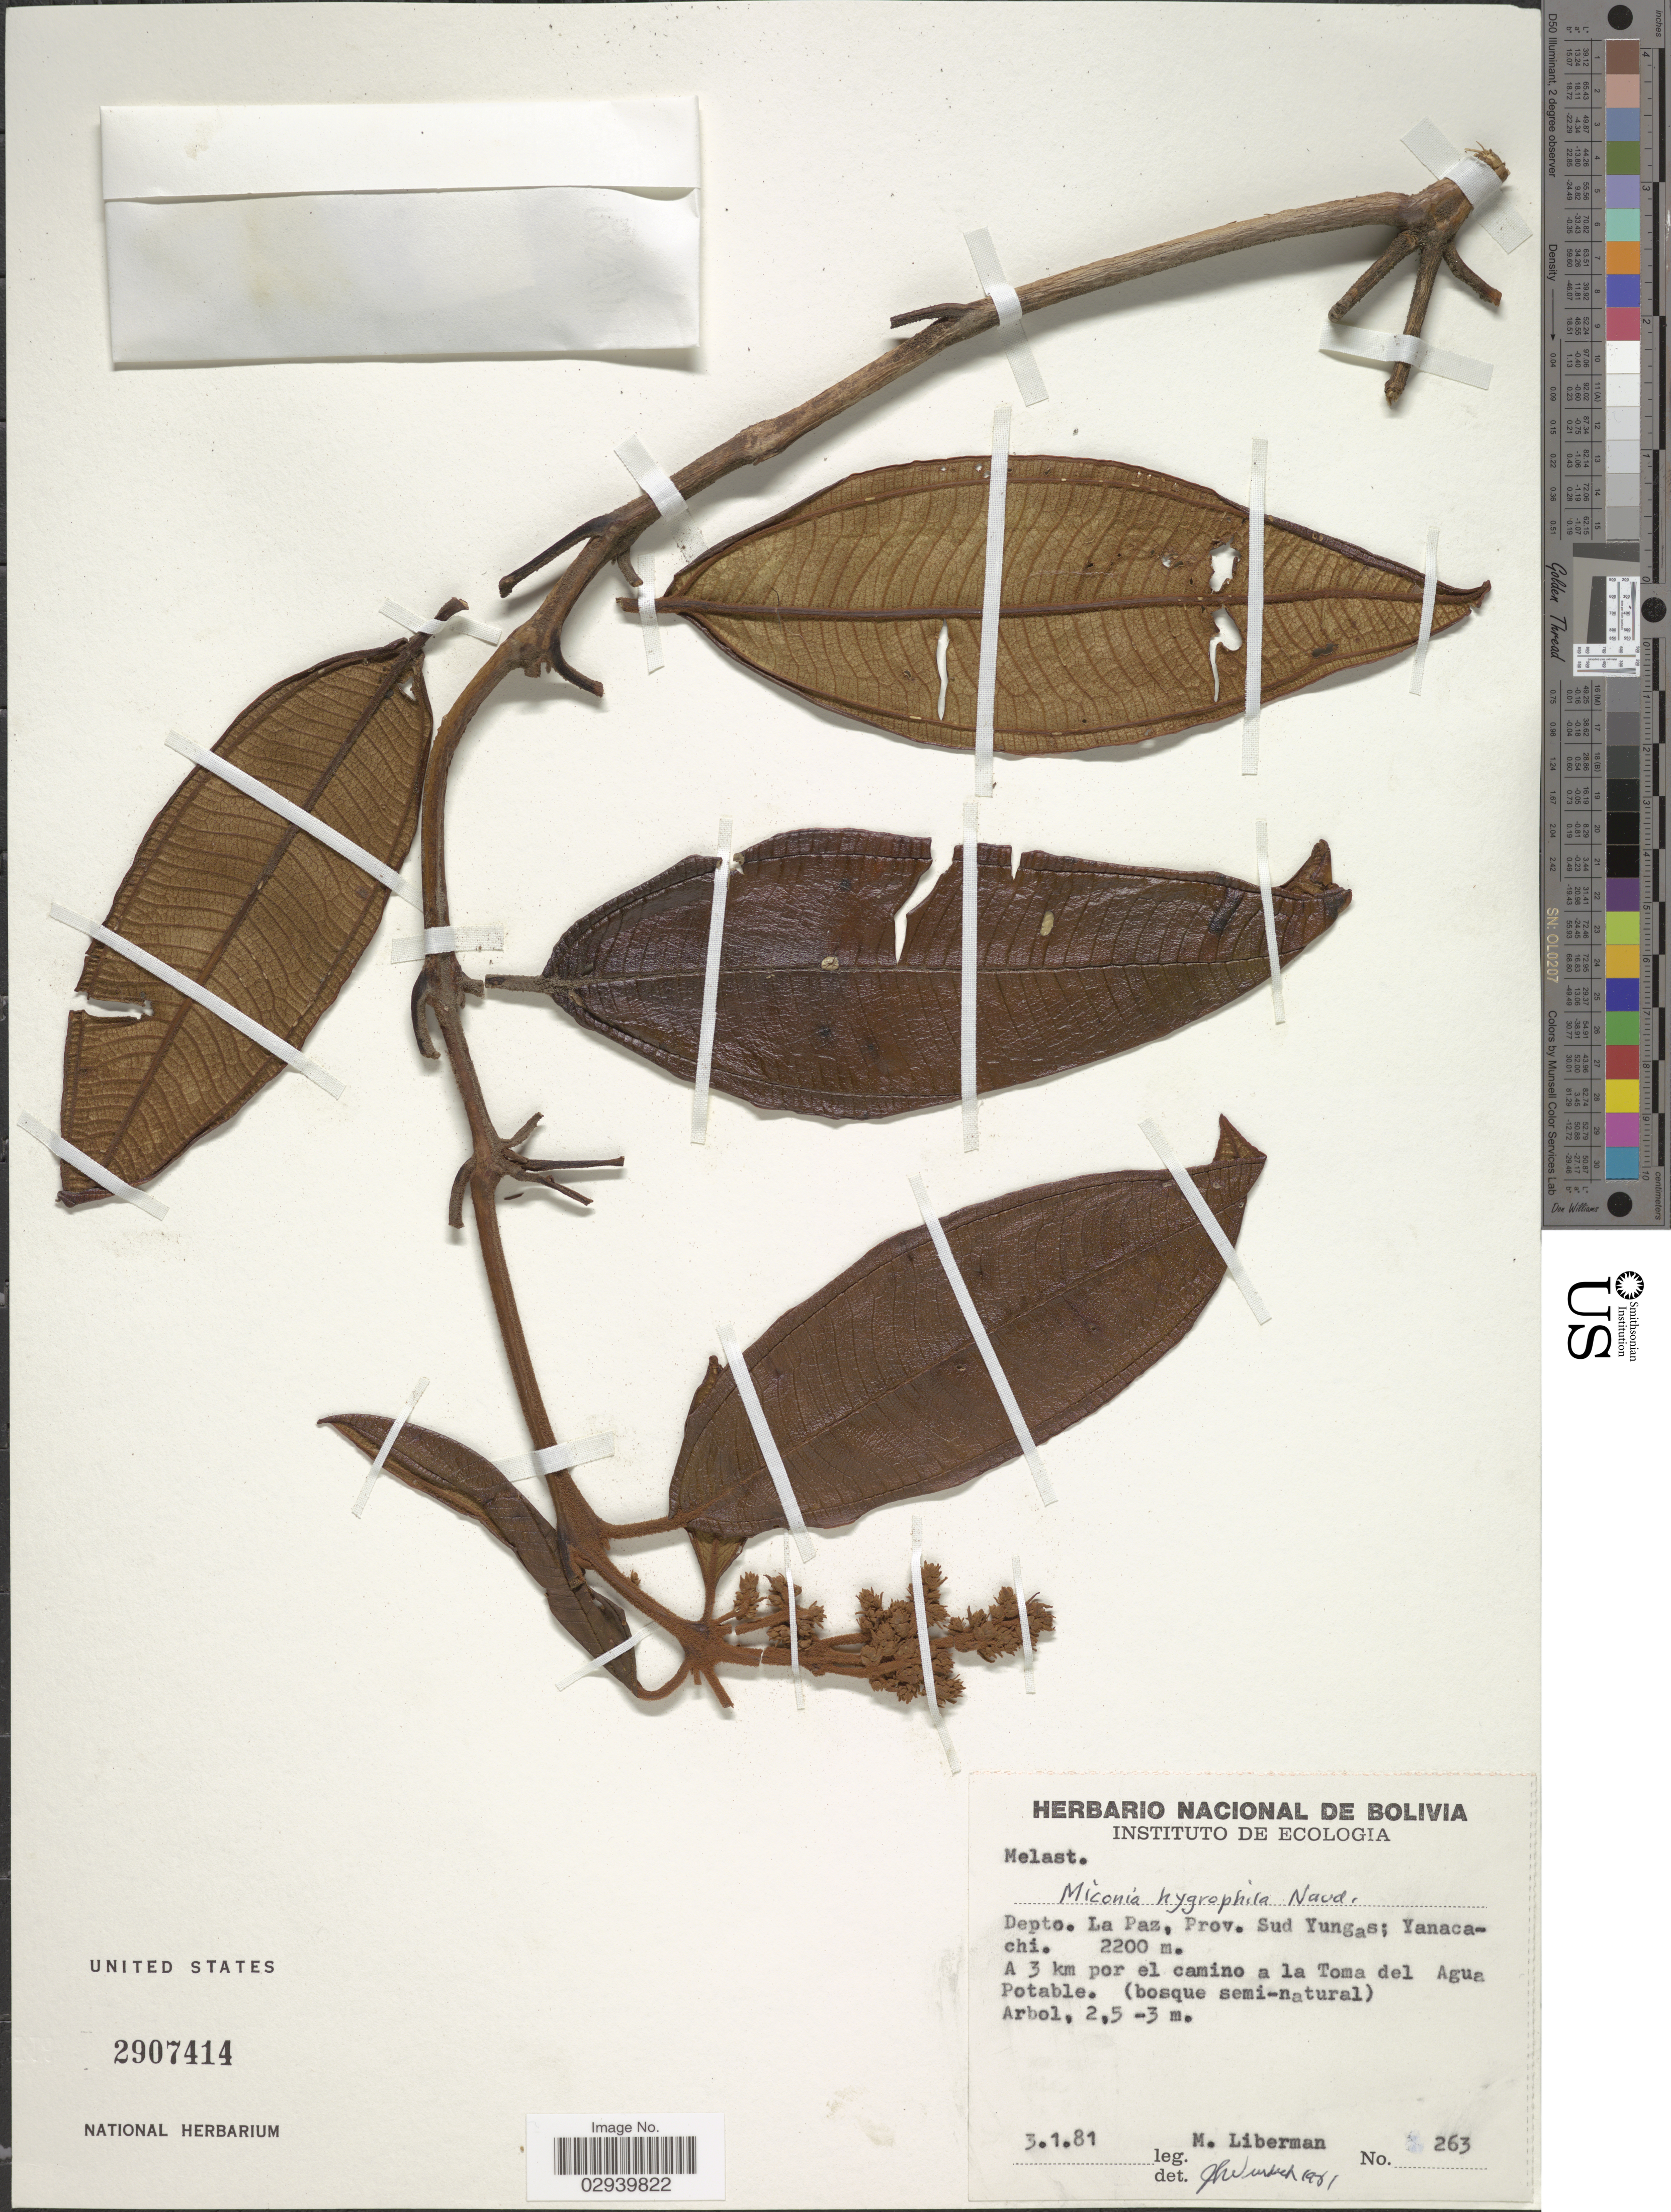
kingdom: Plantae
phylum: Tracheophyta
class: Magnoliopsida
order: Myrtales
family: Melastomataceae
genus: Miconia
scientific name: Miconia hygrophila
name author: Naudin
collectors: M. Liberman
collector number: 263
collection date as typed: Transcribed d/m/y: 3/1/81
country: Bolivia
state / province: La Paz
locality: Depto. La Paz, Prov. Sud Yungas: Yanacachi. A 3 km por el camino a la Toma del Agua Potable.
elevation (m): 2200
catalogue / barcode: US 2907414